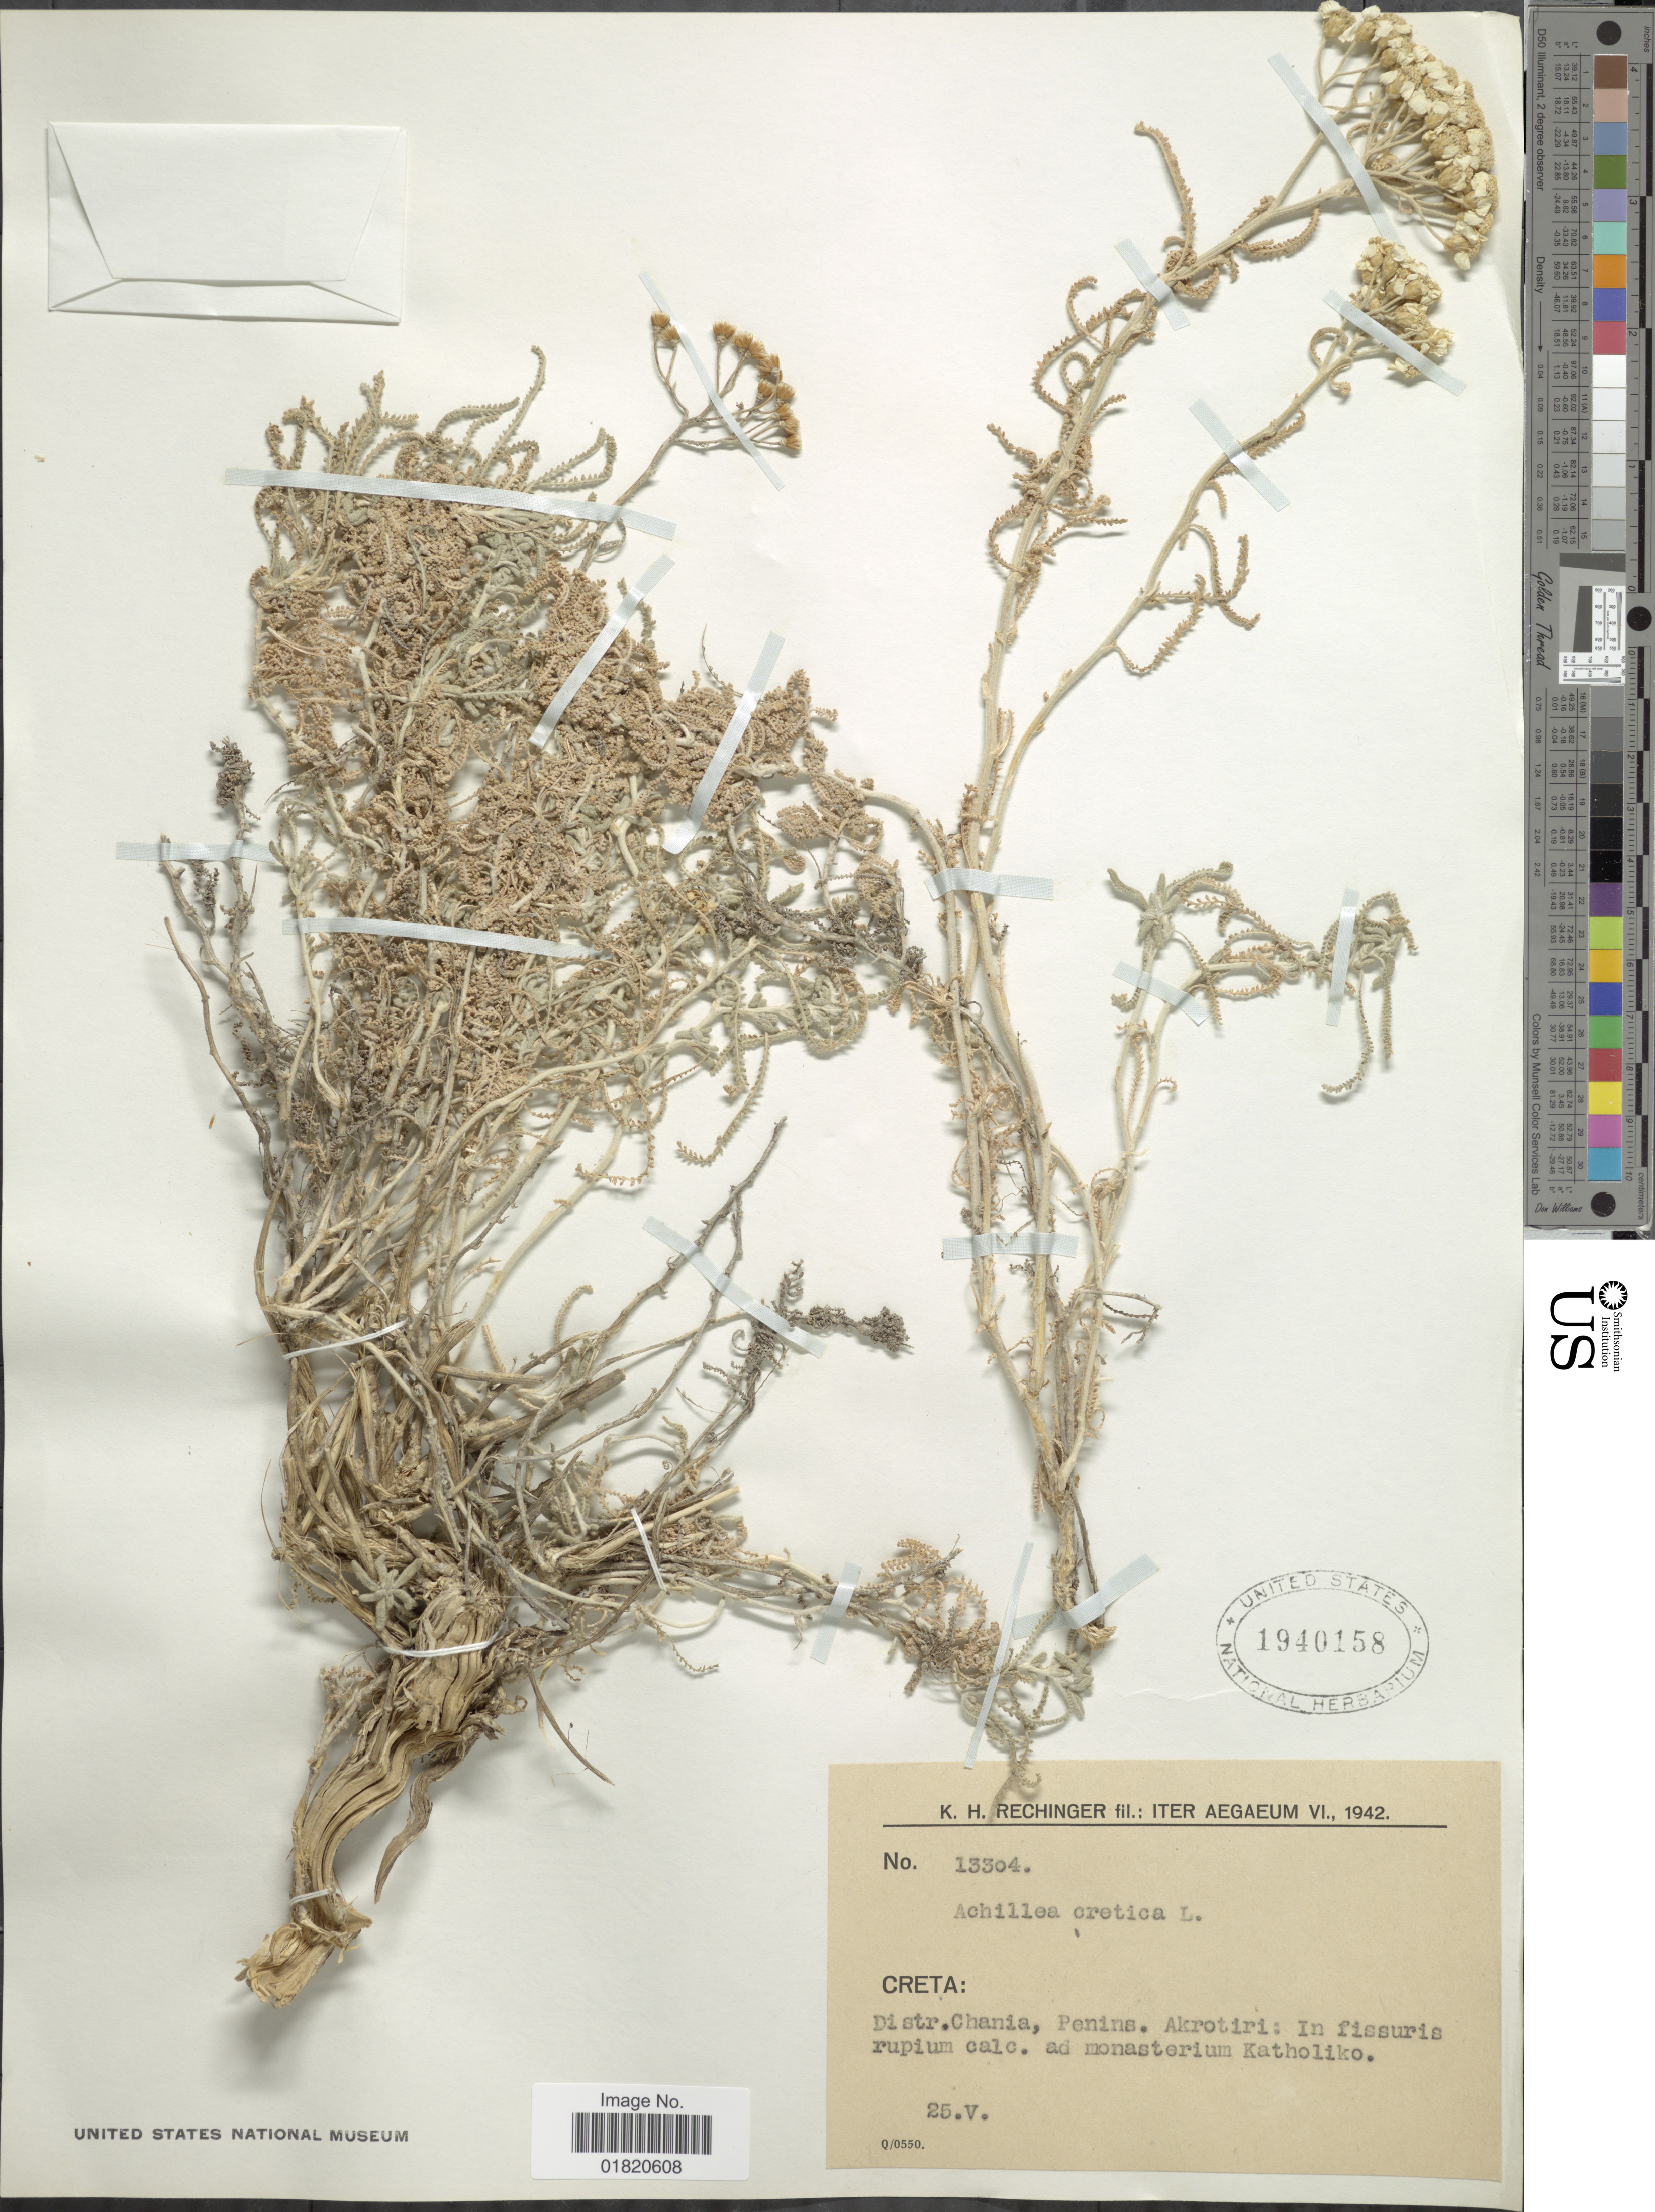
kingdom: Plantae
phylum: Tracheophyta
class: Magnoliopsida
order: Asterales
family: Asteraceae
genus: Achillea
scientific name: Achillea cretica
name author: L.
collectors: K. H. Rechinger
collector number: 13304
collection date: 1942-05-25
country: Greece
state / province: Crete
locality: Iter Aegaeum. Creta: Distr. Chania, Penins. Akrotiri: In fissuris rupium calc. ad monasterium Katholiko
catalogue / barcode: US 1940158